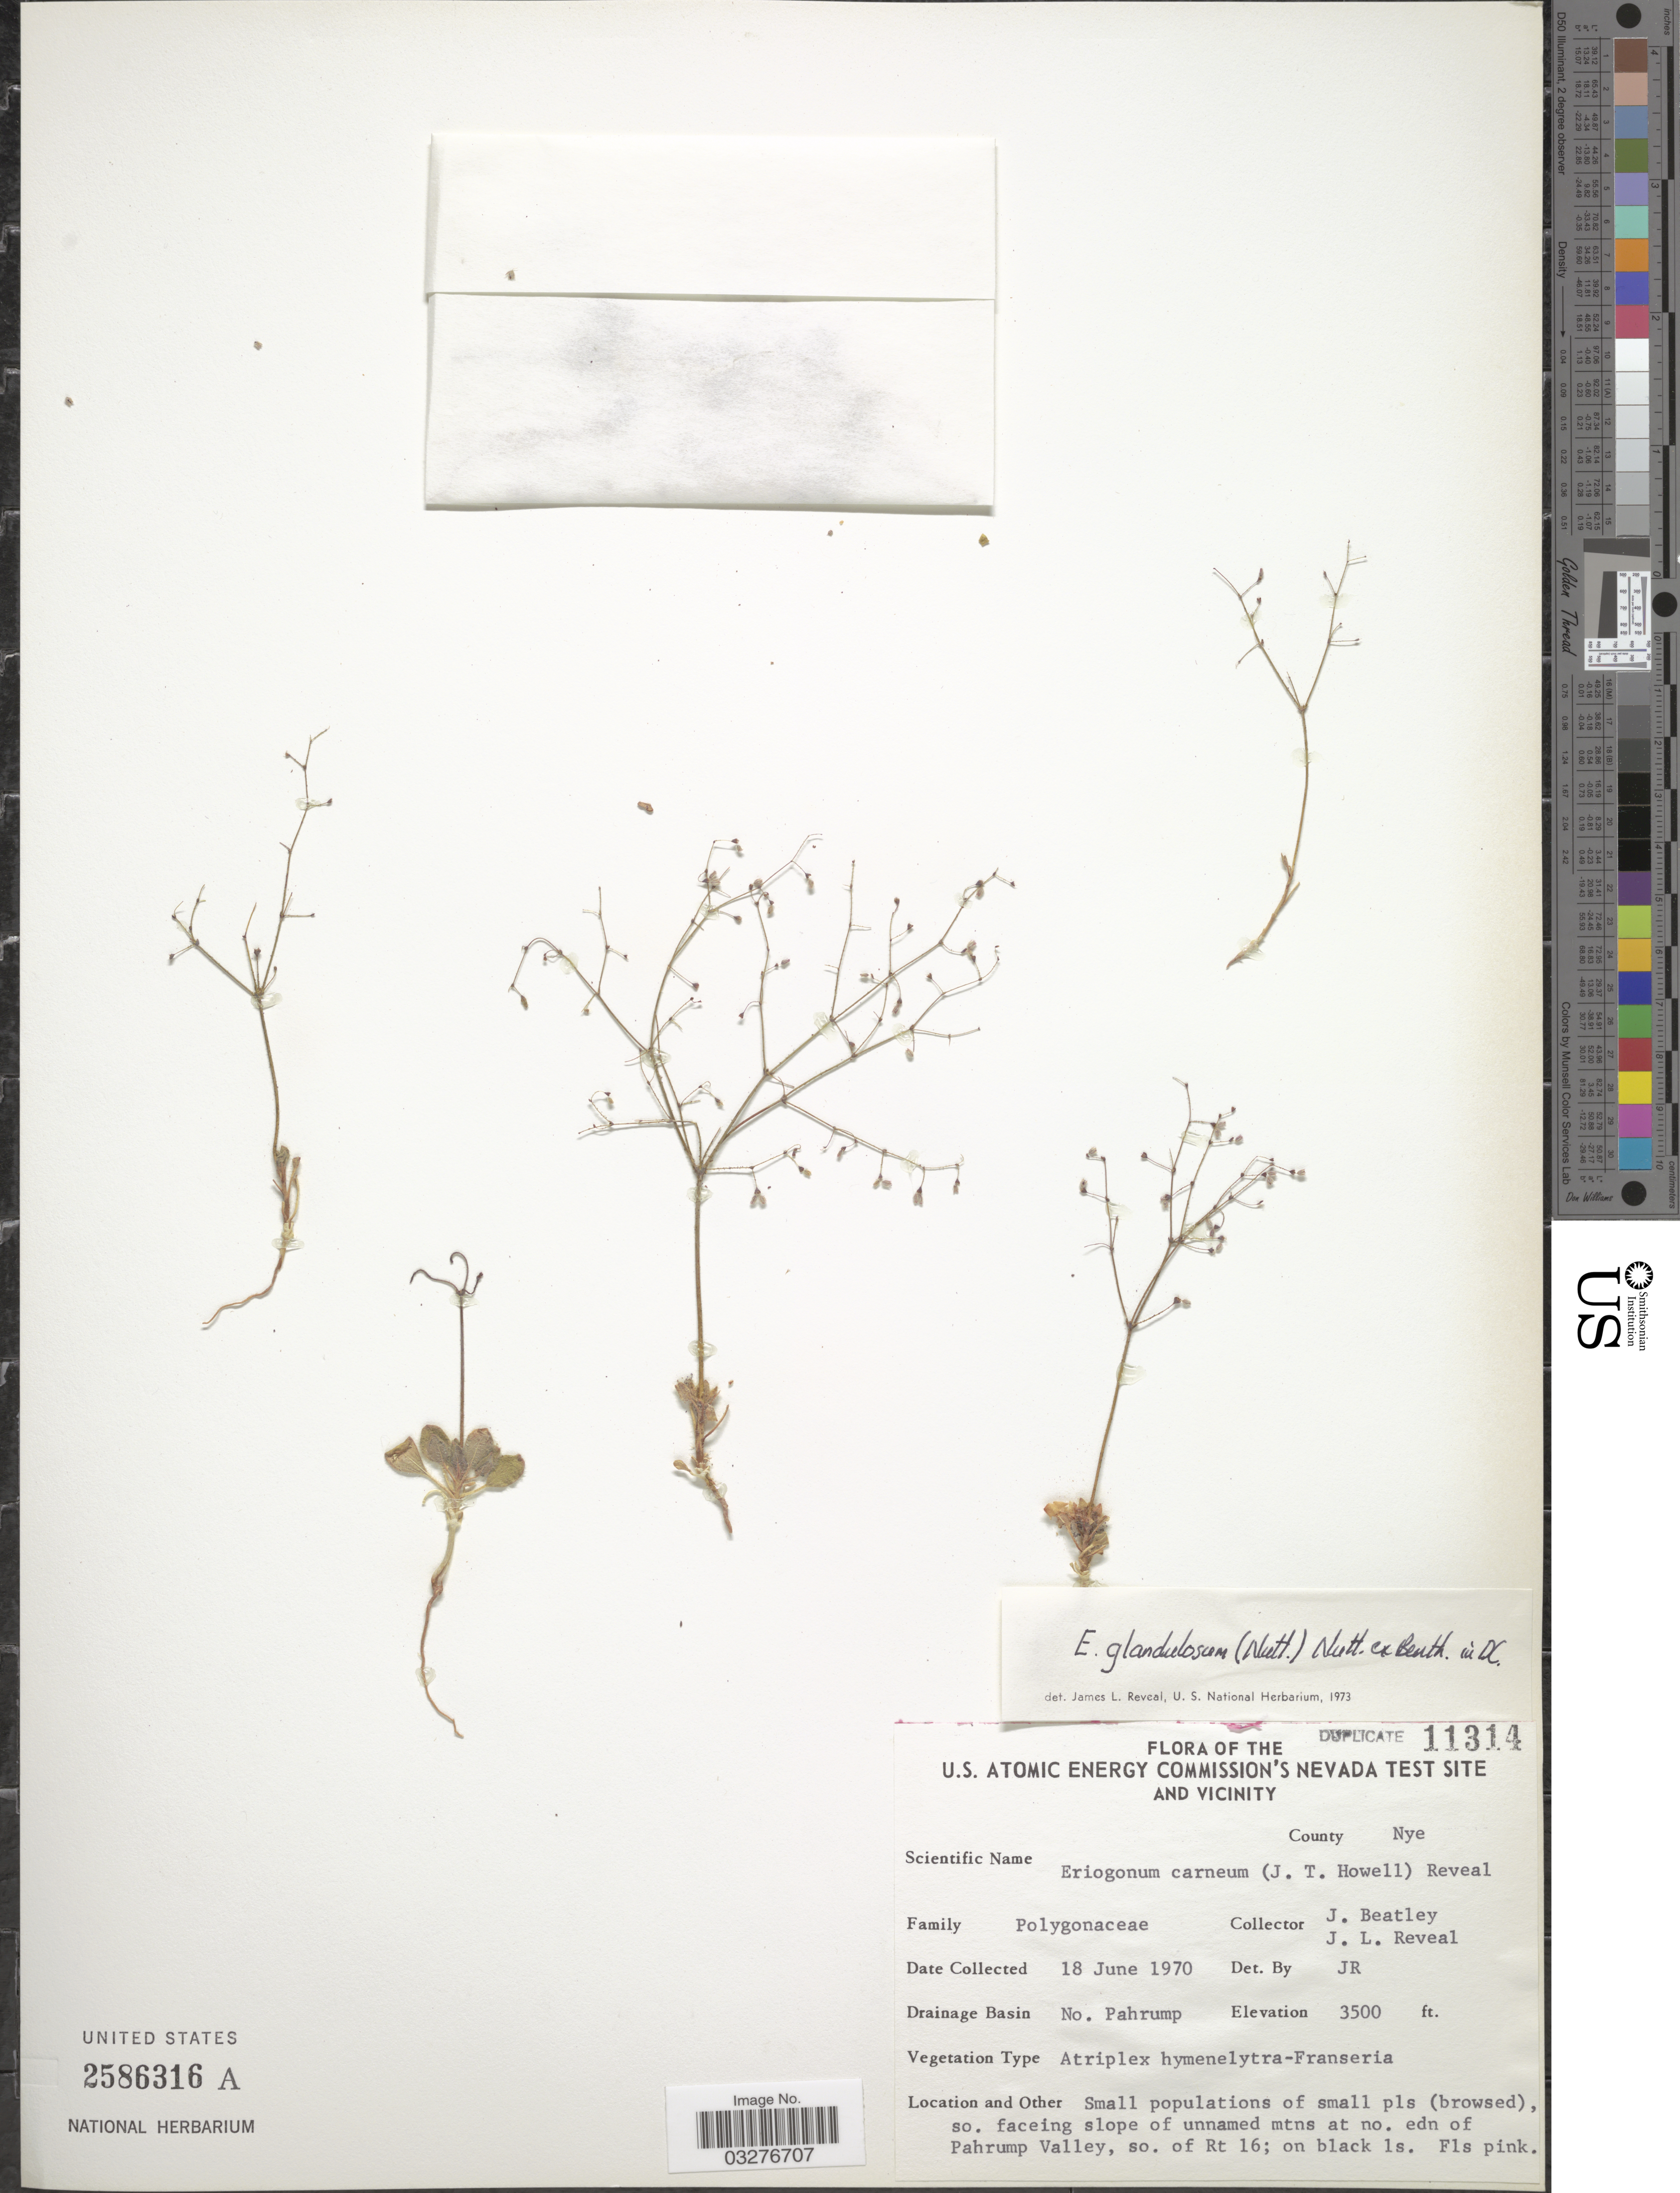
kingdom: Plantae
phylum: Tracheophyta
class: Magnoliopsida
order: Caryophyllales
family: Polygonaceae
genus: Eriogonum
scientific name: Eriogonum glandulosum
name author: (Nutt.) Nutt. ex Benth.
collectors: J. C. Beatley & J. L. Reveal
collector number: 11314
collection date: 1970-06-18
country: United States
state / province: Nevada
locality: U. S. Atomic Energy Commission's Nevada Test Site and Vicinity. County Nye. Drainage Basin No. Pahrump. No. end of Pahrump Valley, so. of Rt 16.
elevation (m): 1067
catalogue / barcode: US 2586316A